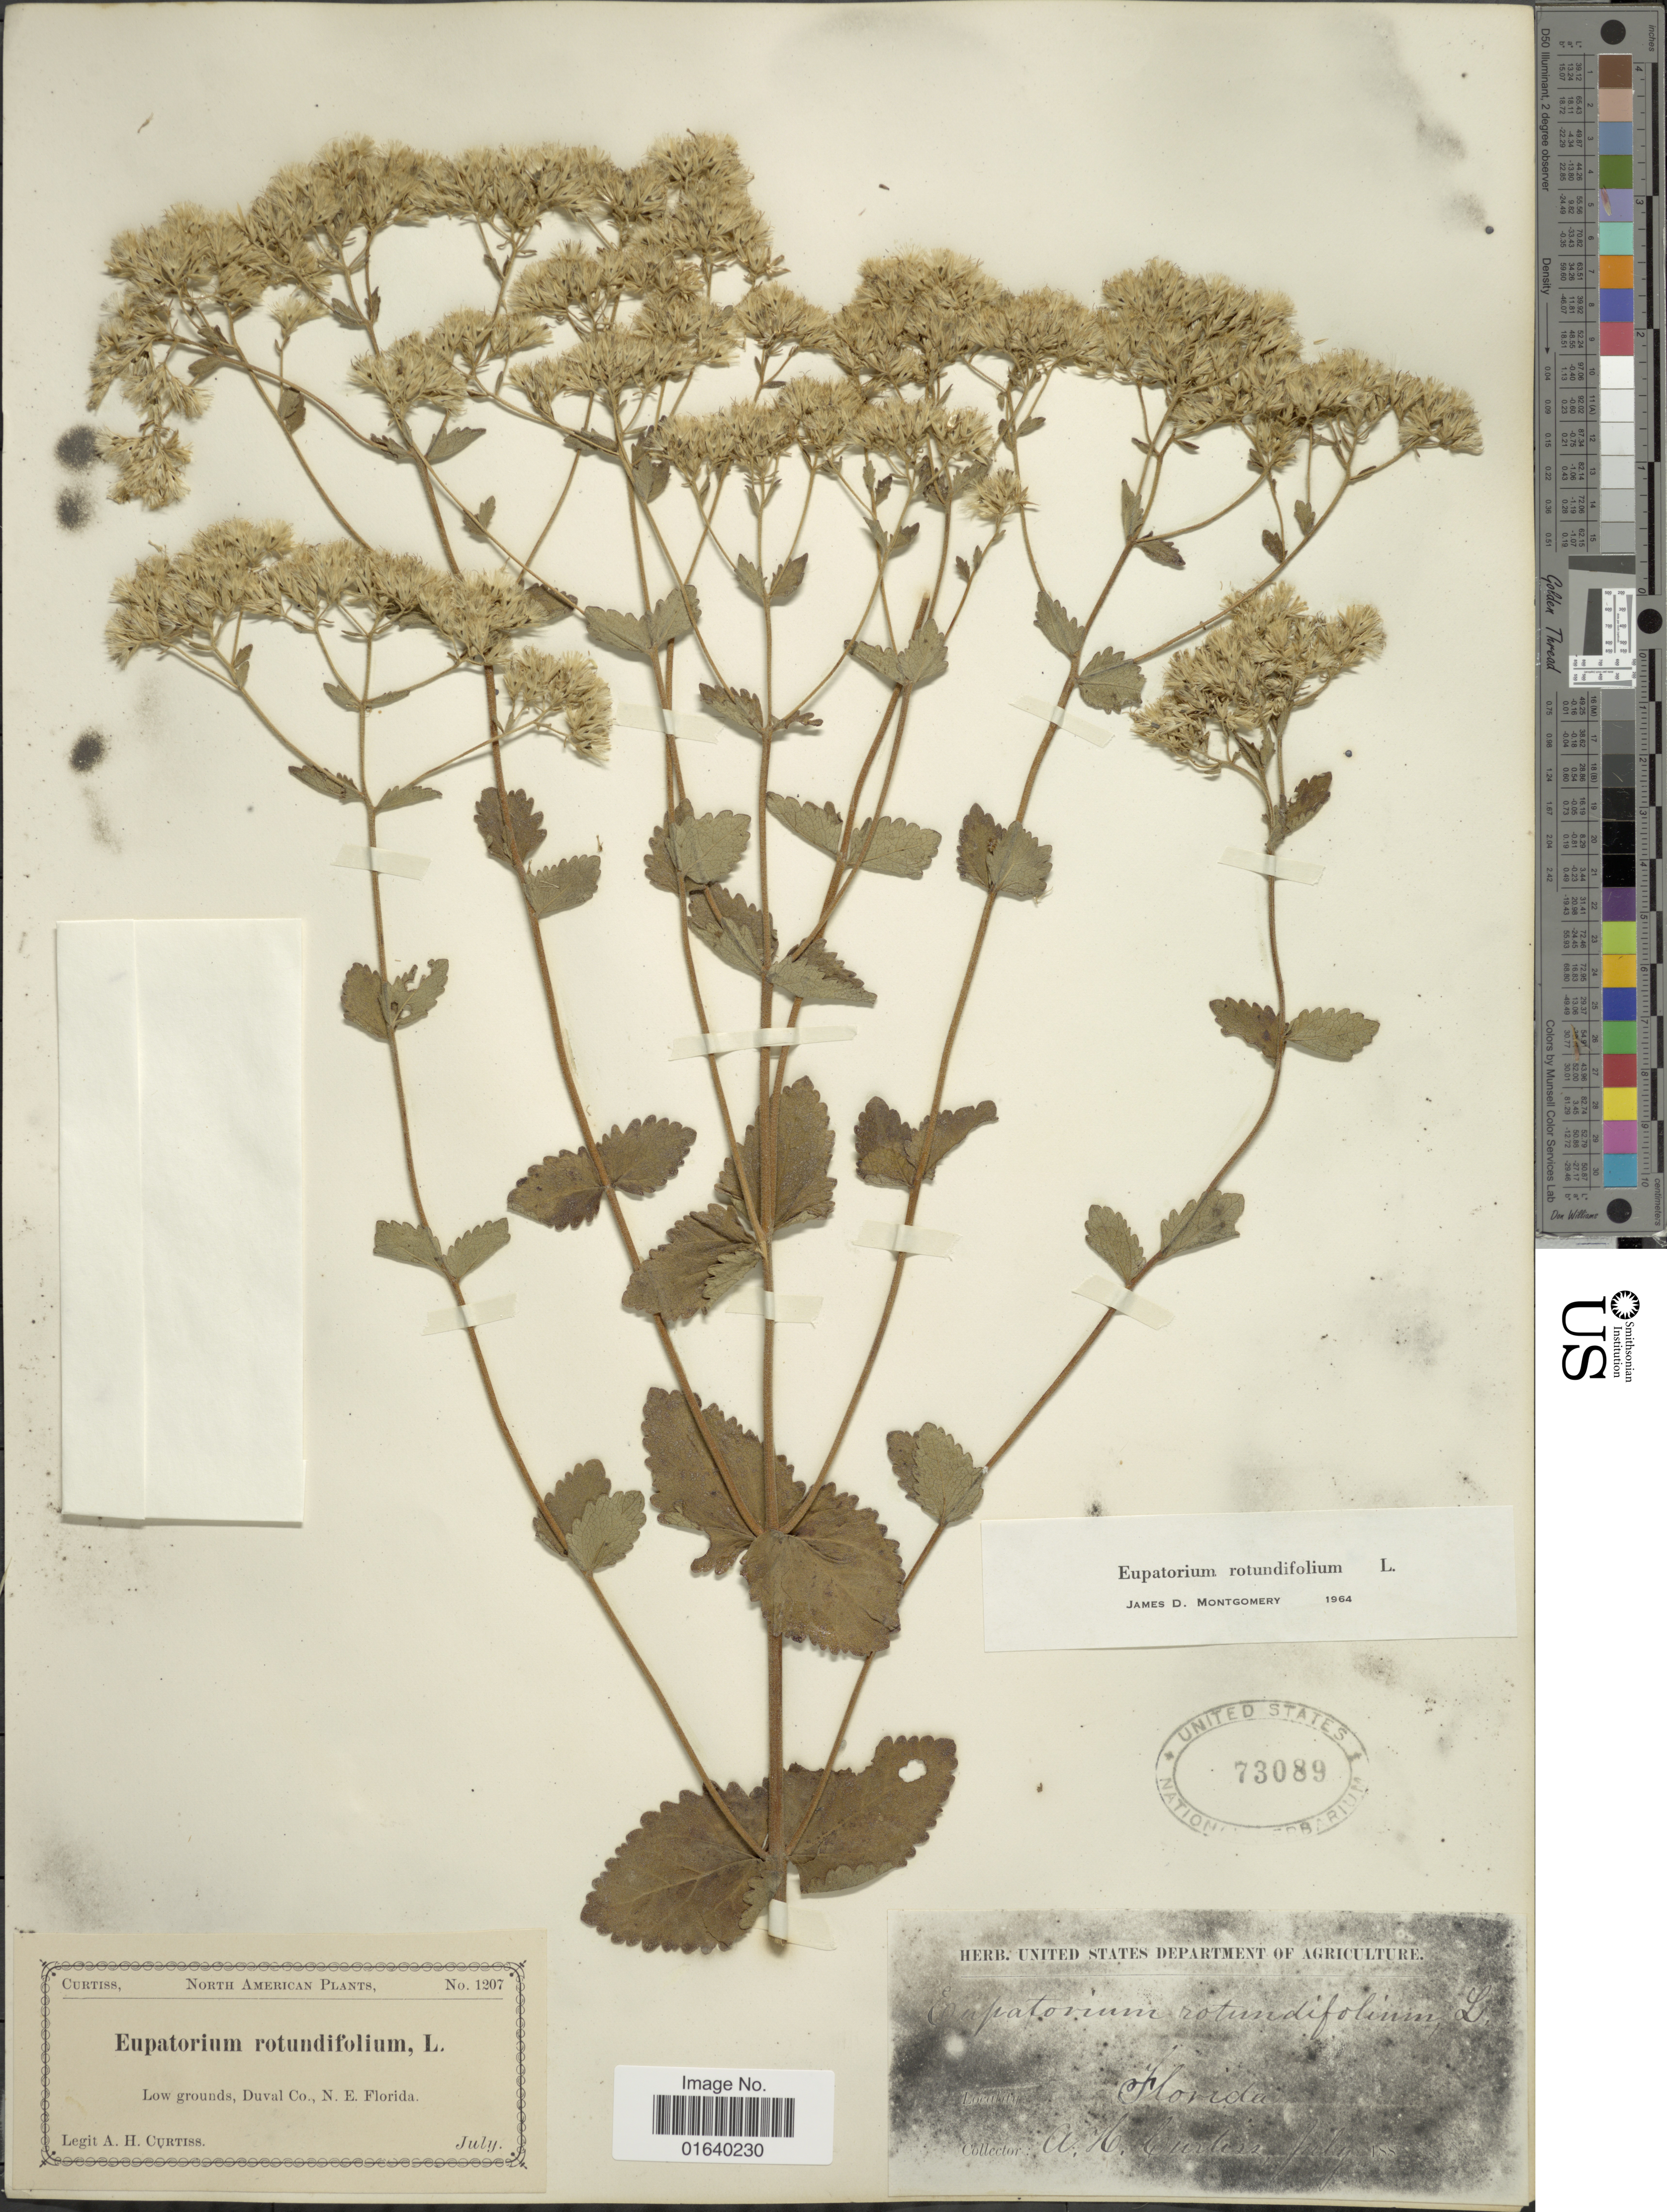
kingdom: Plantae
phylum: Tracheophyta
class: Magnoliopsida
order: Asterales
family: Asteraceae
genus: Eupatorium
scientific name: Eupatorium rotundifolium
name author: L.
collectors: A. Curtis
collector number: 1207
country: United States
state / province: Florida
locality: Low grounds, Duval Co., N.E. Florida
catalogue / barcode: US 73089